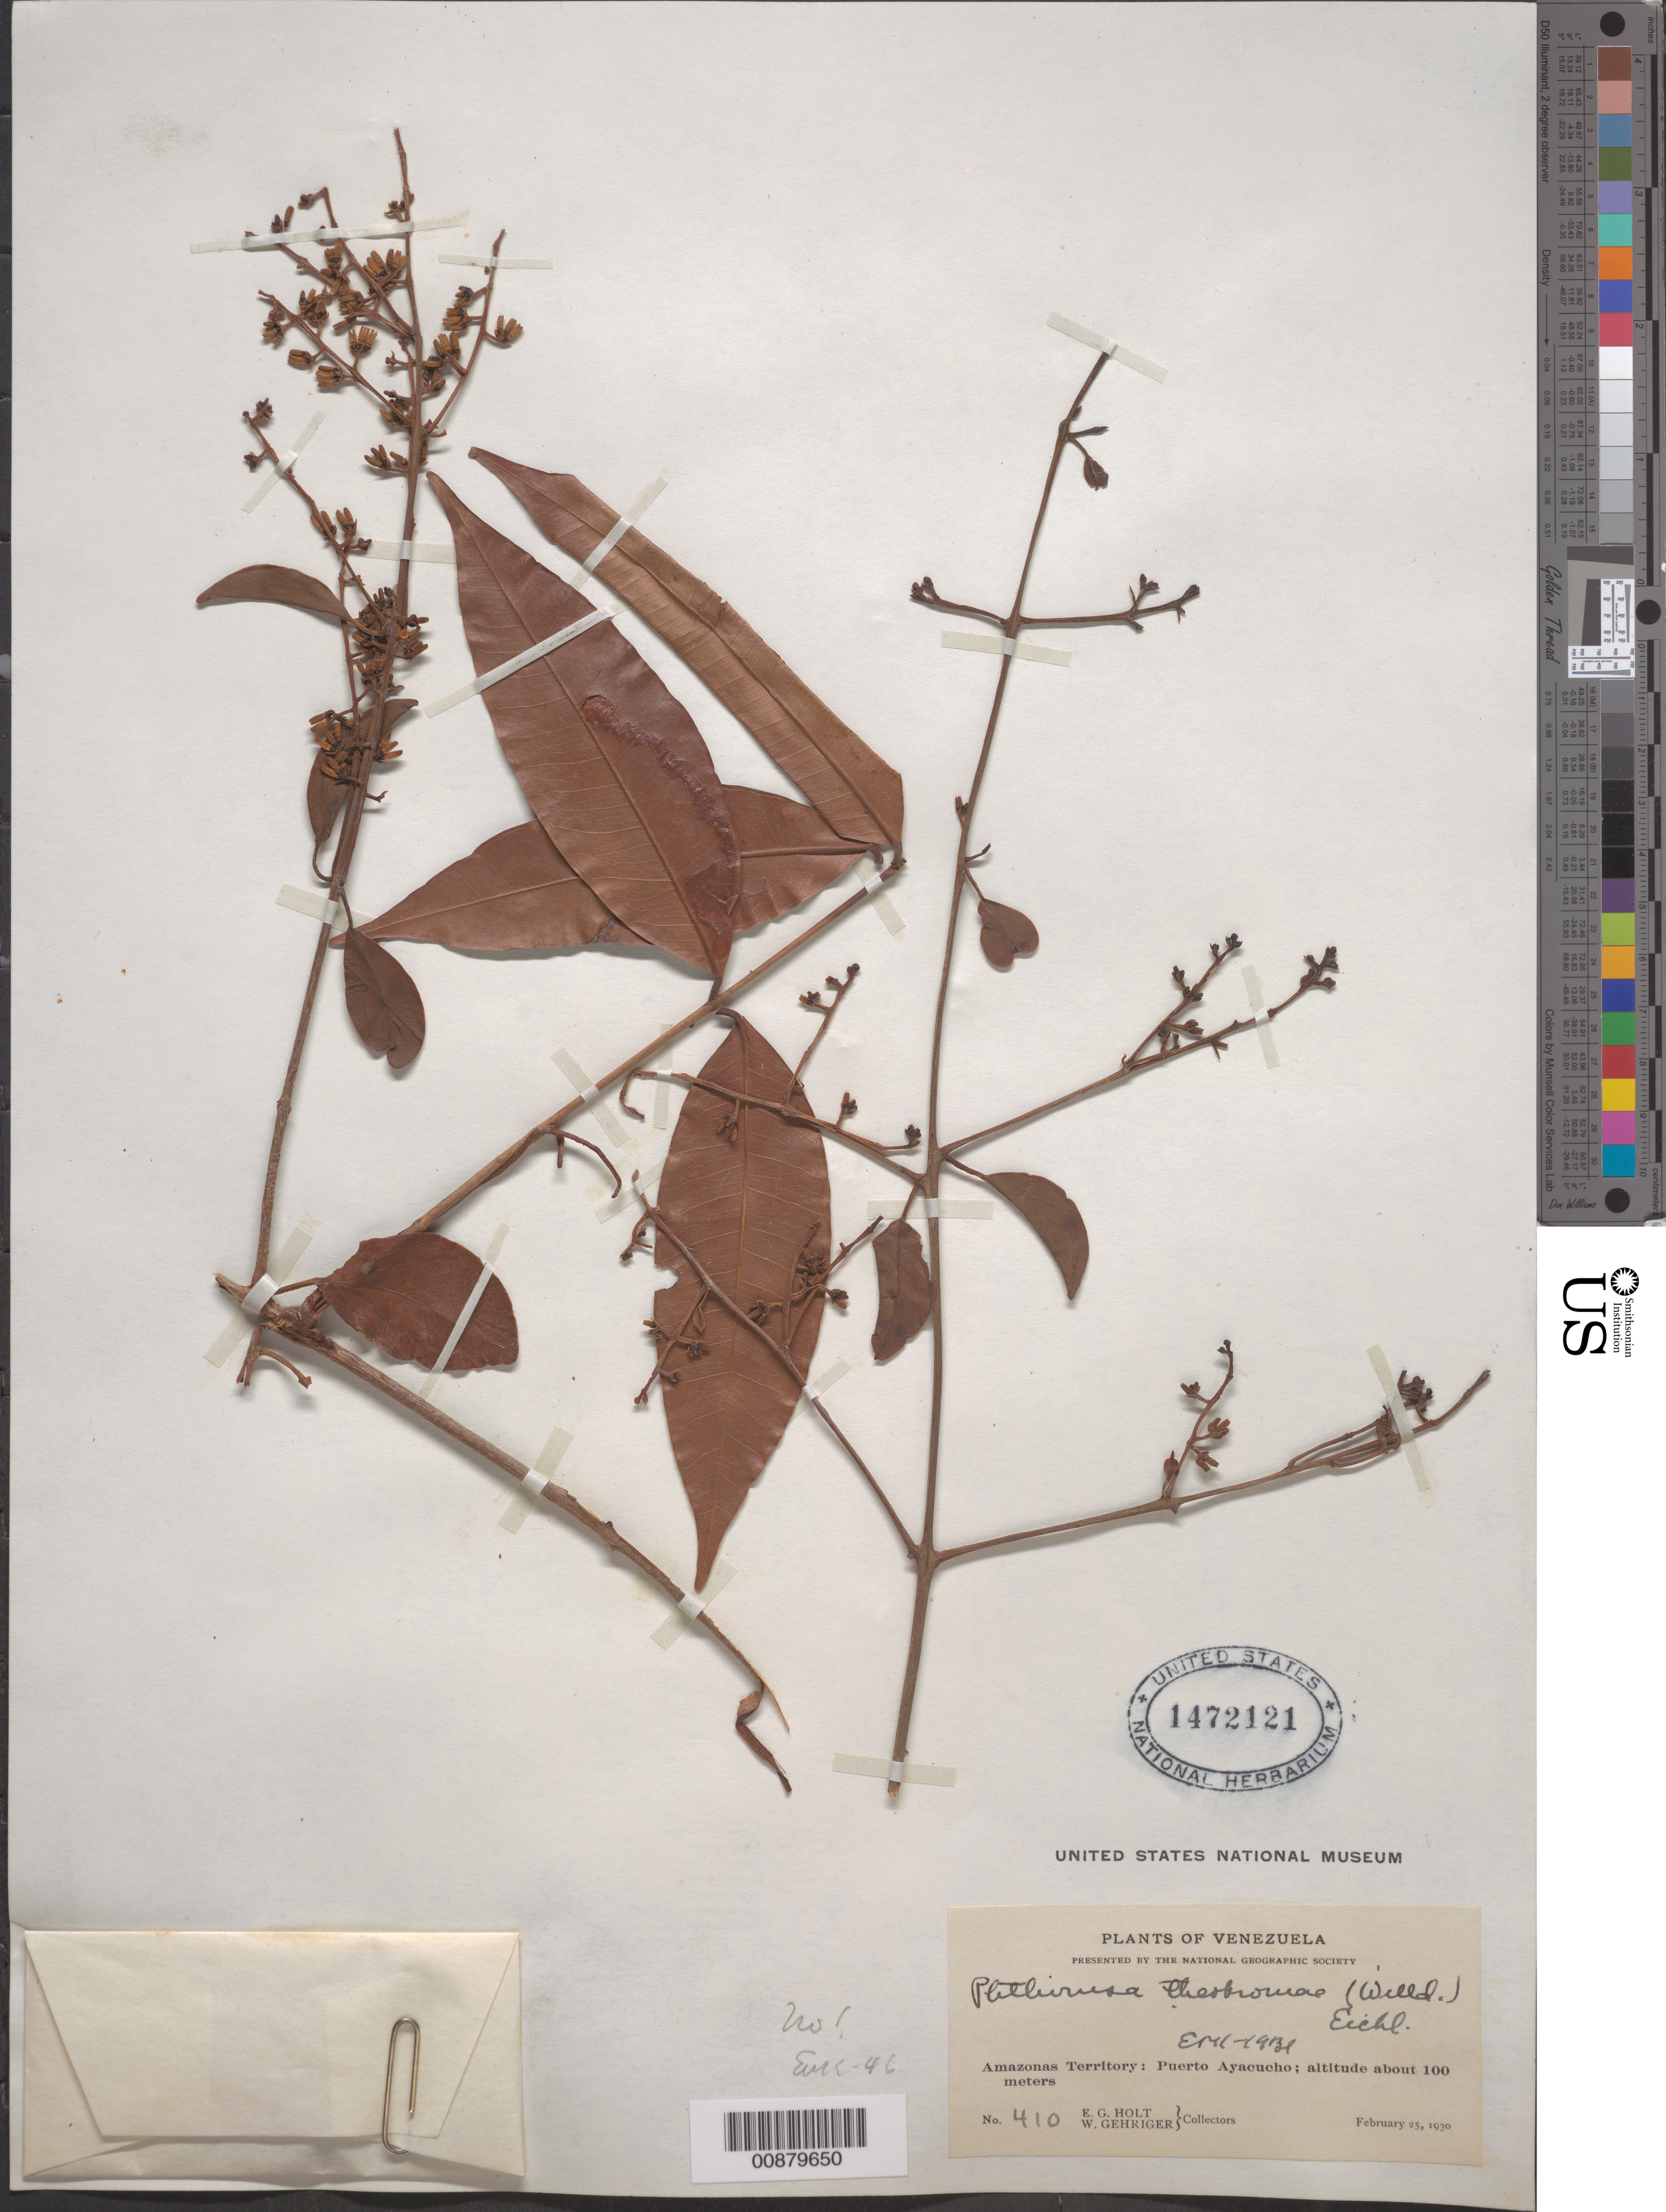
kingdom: Plantae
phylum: Tracheophyta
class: Magnoliopsida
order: Santalales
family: Loranthaceae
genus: Passovia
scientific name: Passovia pedunculata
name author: (Jacq.) Kuijt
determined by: Caraballo-Ortiz, Marcos A., (MISS), University of Mississippi (UNITED STATES)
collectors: E. Holt & W. Gehriger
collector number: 410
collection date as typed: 25-Feb-30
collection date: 1930-02-25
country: Venezuela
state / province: Amazonas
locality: Puerto Ayacucho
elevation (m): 100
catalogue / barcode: US 1472121